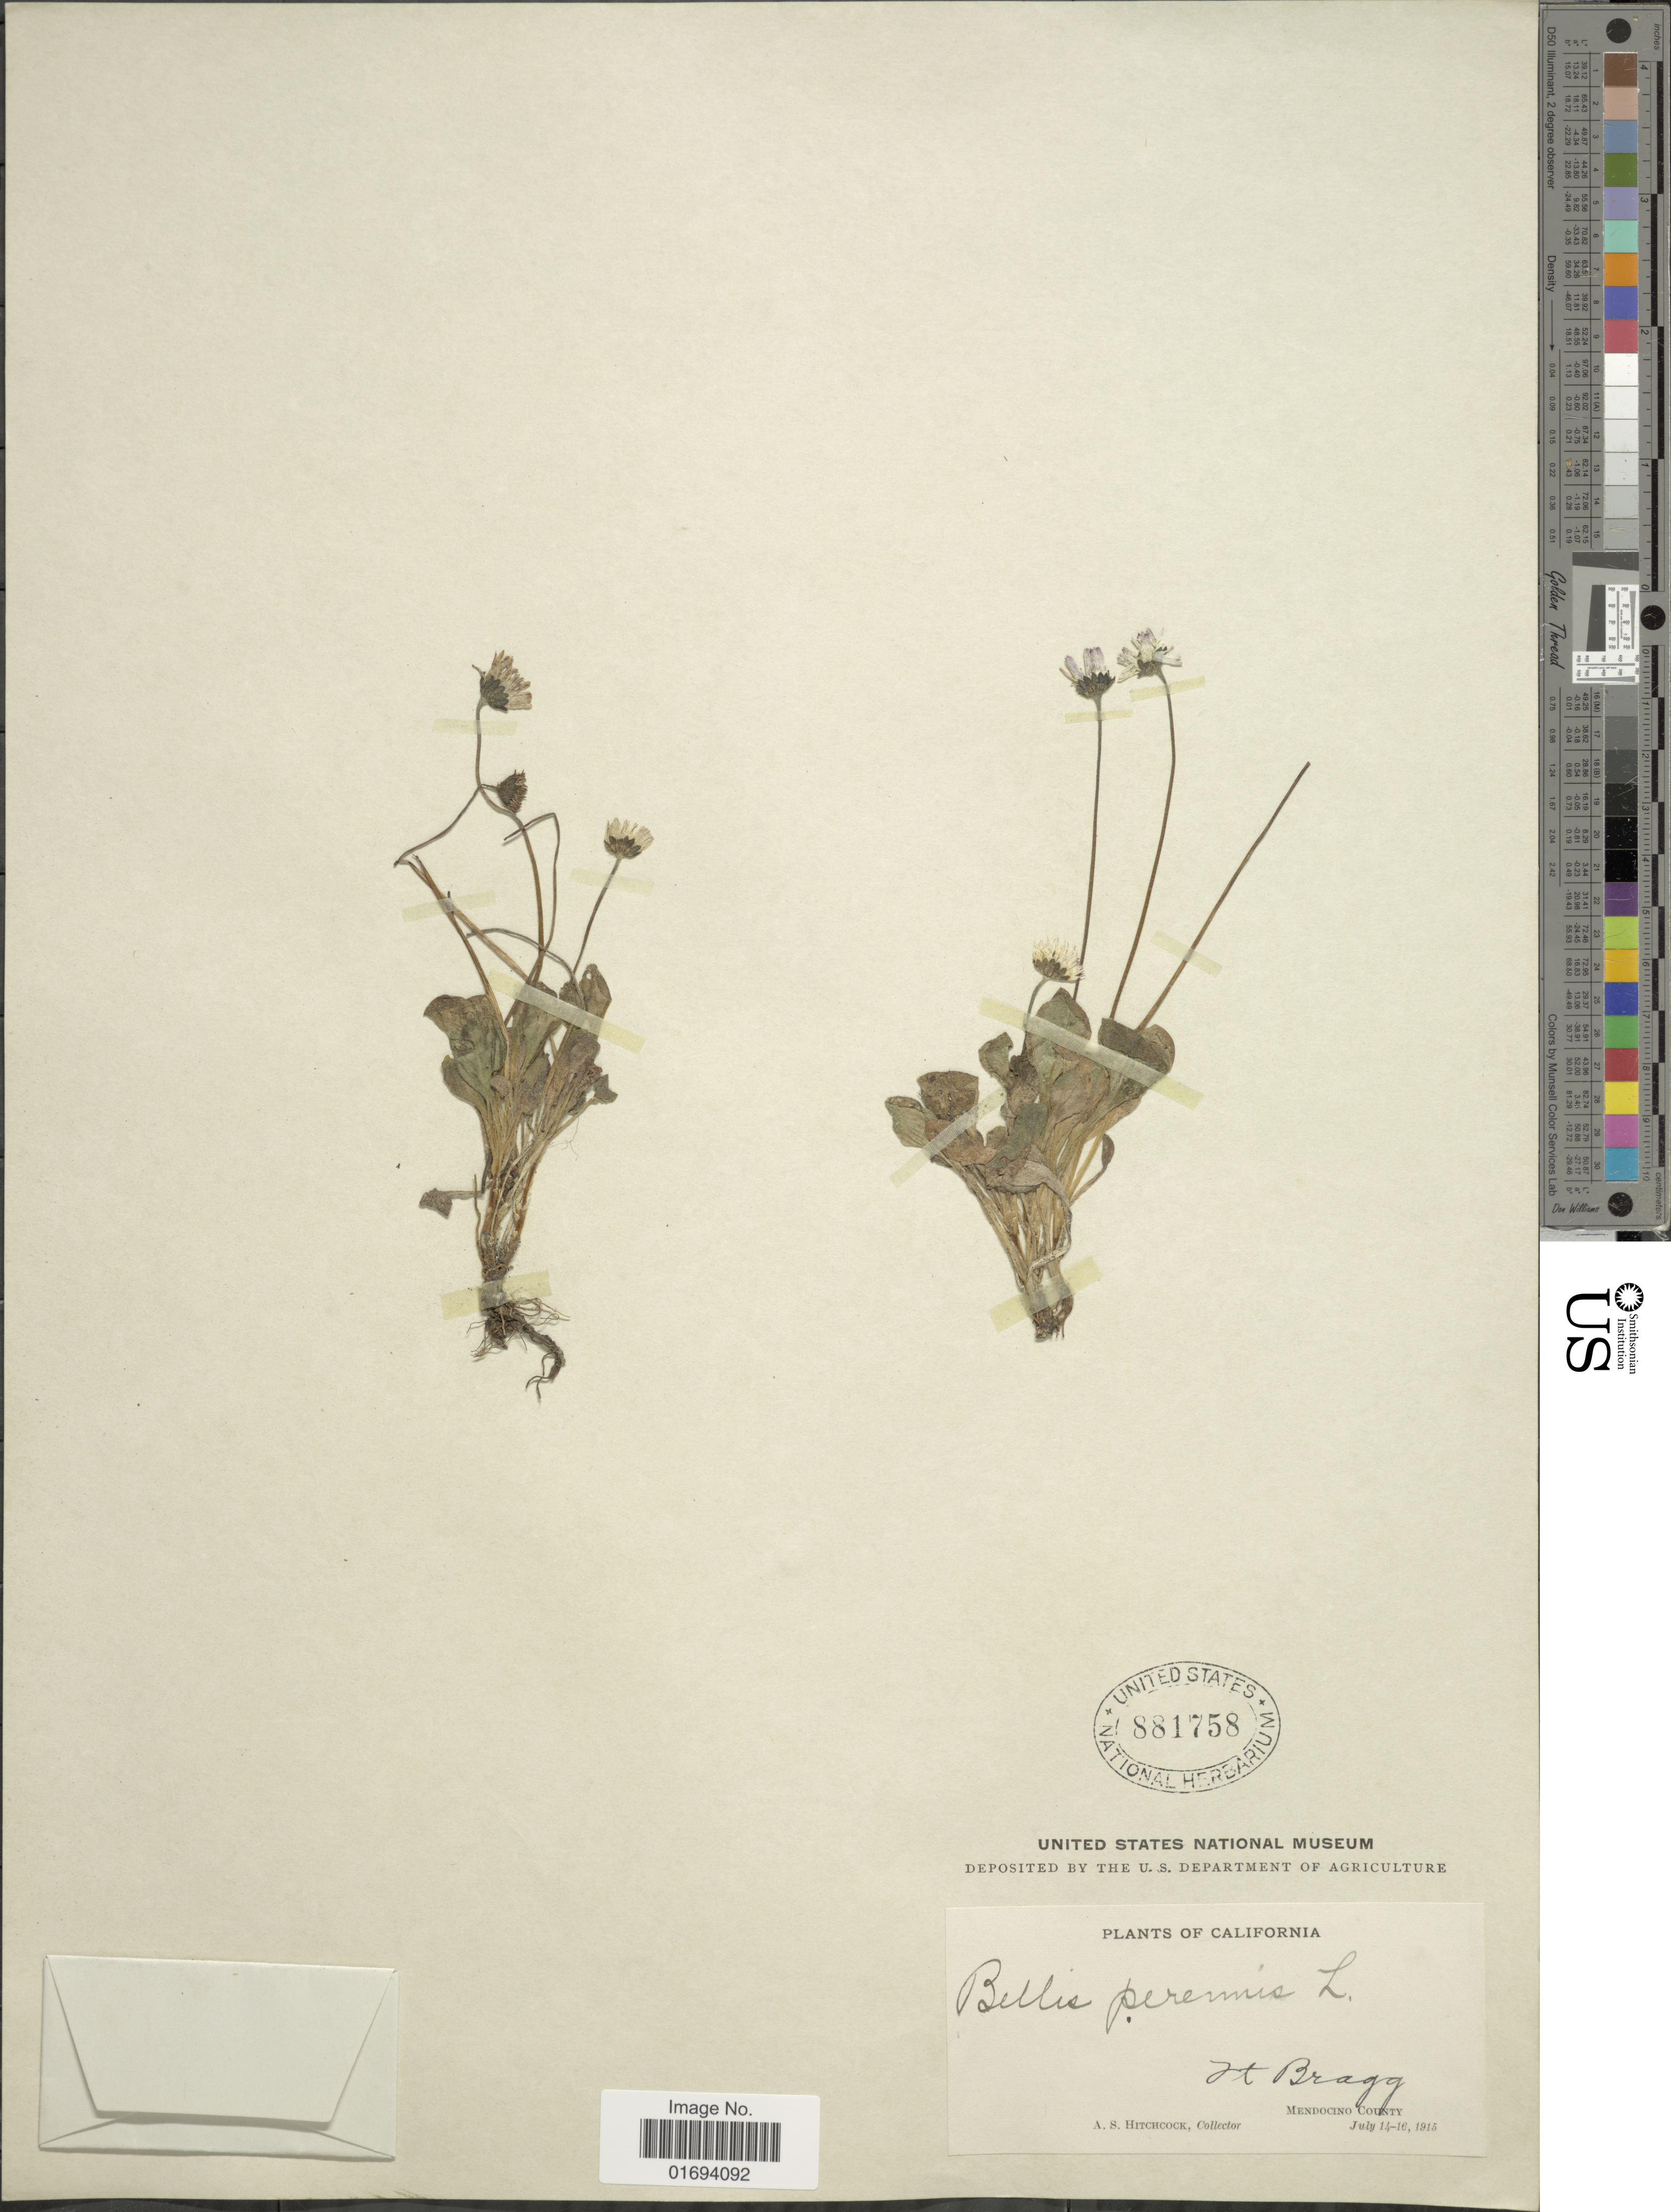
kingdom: Plantae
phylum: Tracheophyta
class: Magnoliopsida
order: Asterales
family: Asteraceae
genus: Bellis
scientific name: Bellis perennis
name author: L.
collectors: A. S. Hitchcock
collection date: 1915-07-14/1916-07-16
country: United States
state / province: California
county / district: Mendocino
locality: Ft. Bragg. Mendocino County.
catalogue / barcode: US 881758